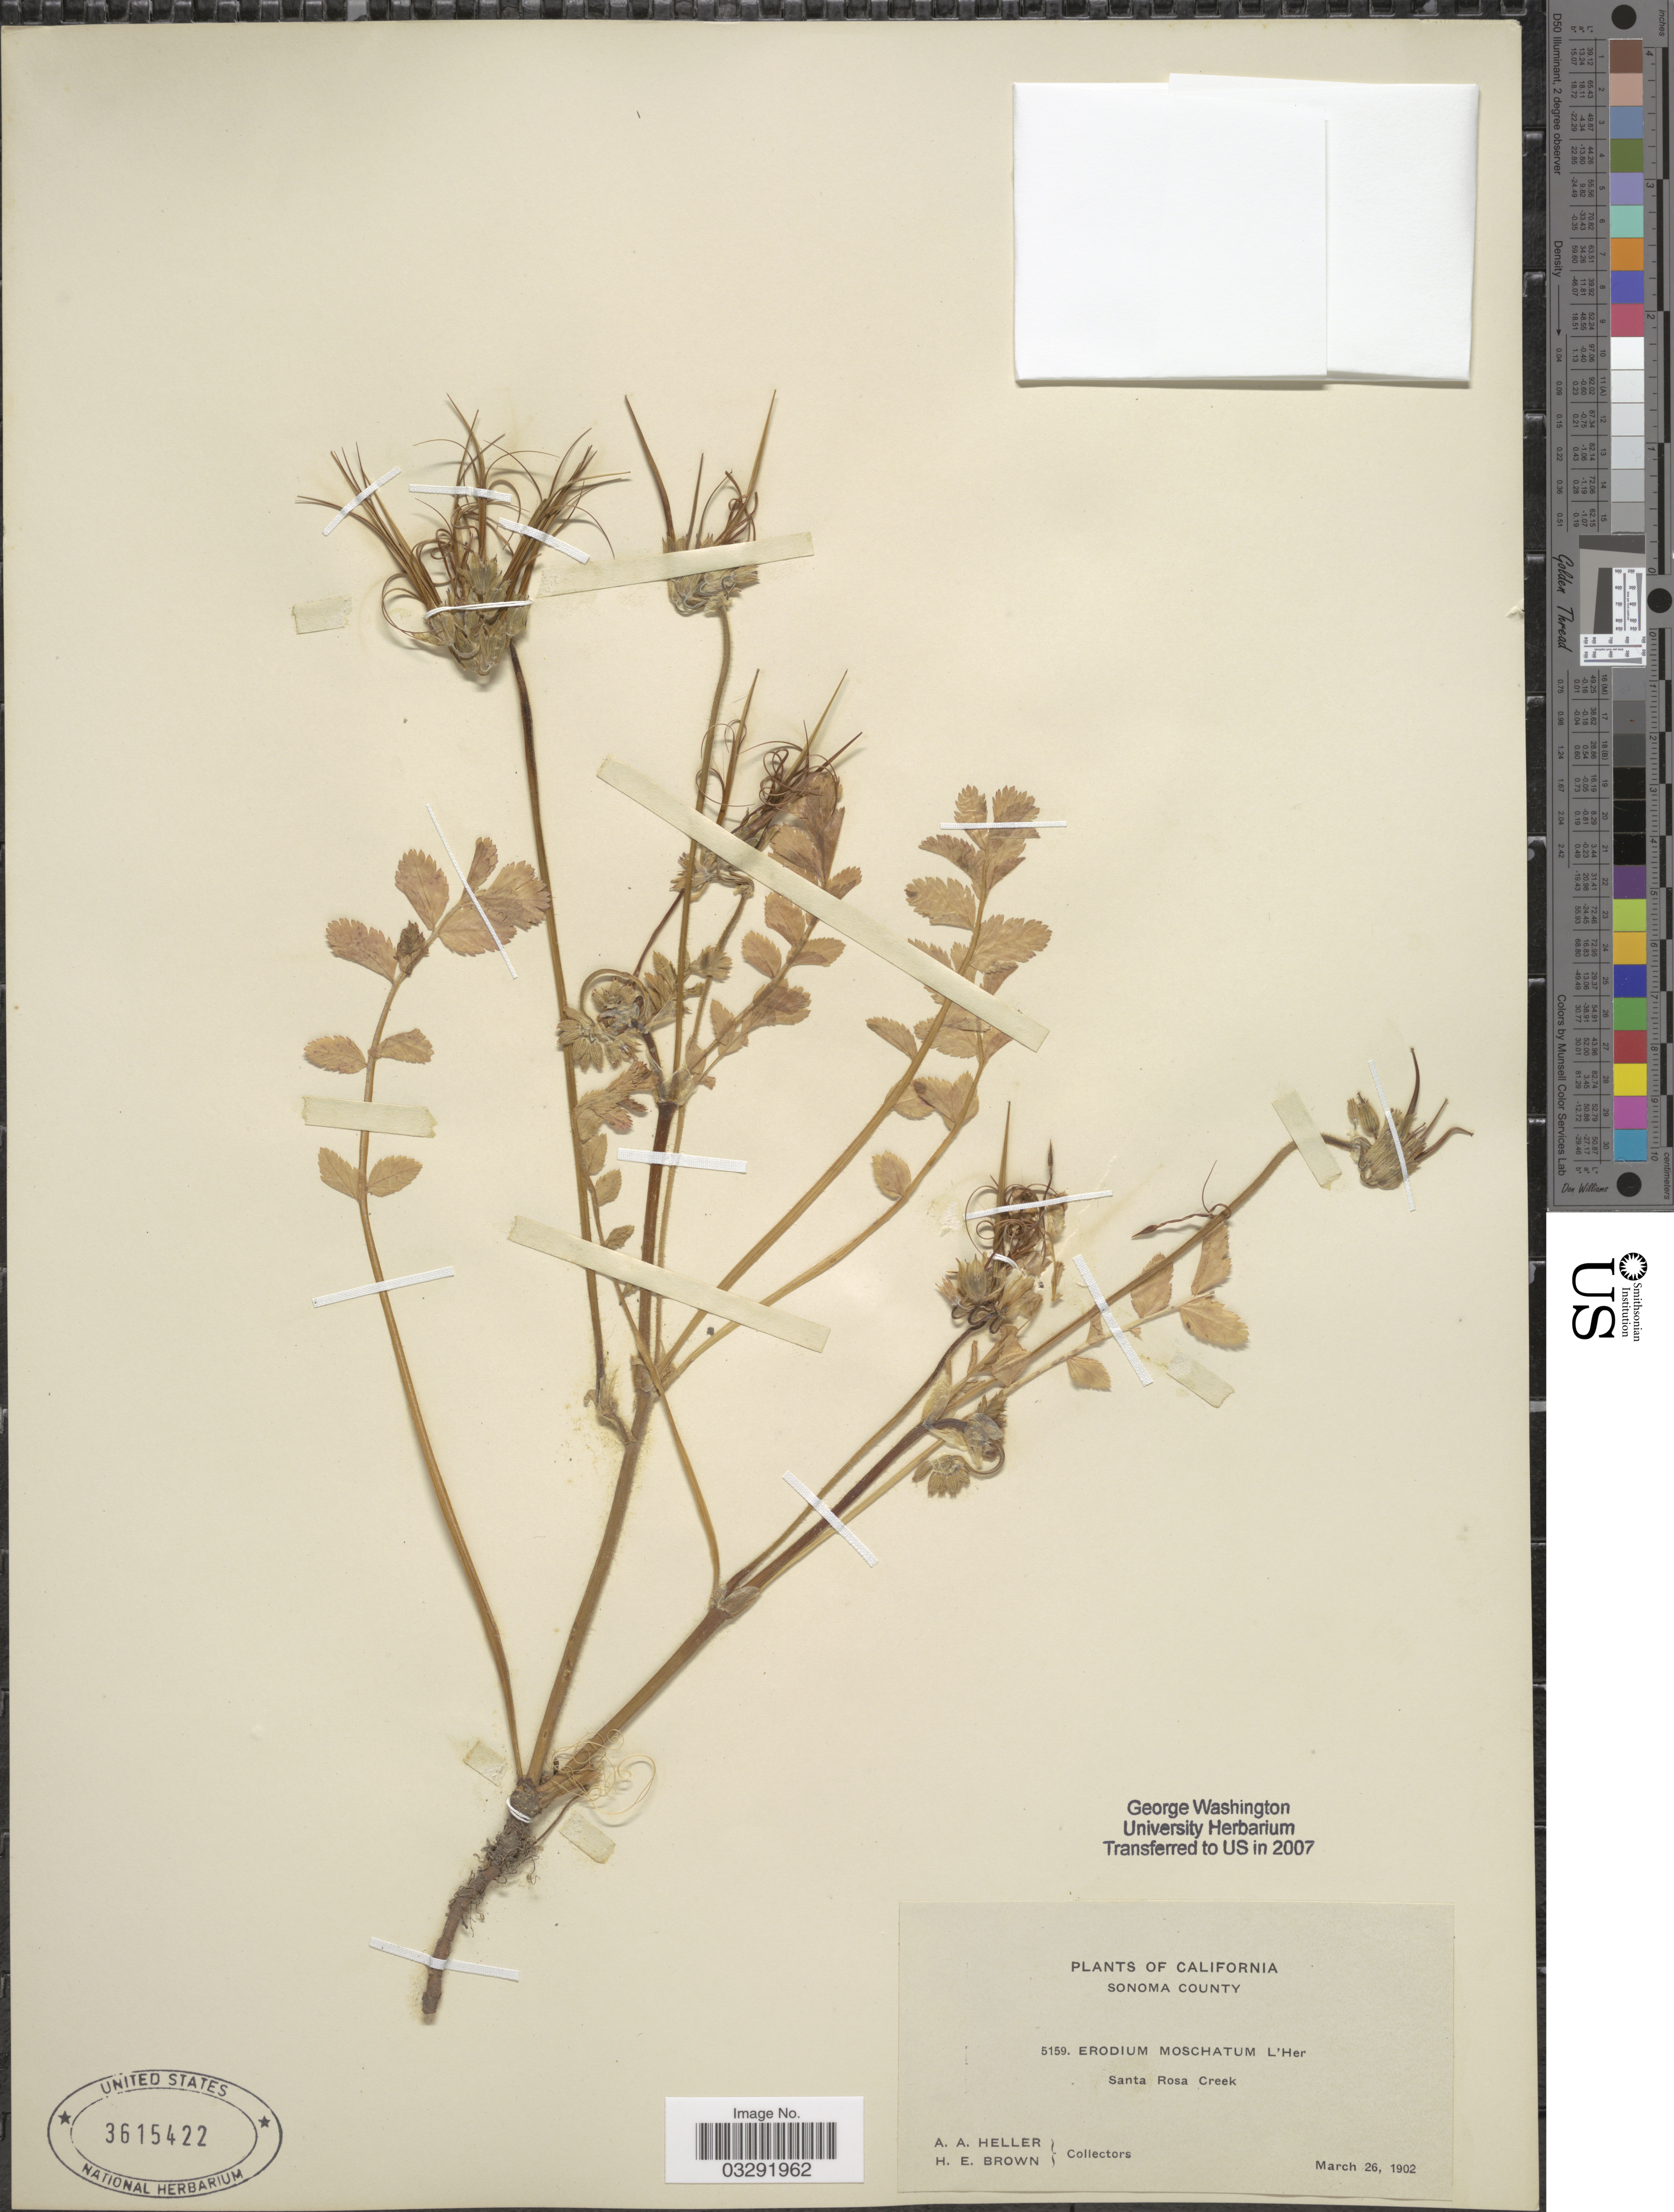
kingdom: Plantae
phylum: Tracheophyta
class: Magnoliopsida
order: Geraniales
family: Geraniaceae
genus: Erodium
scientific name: Erodium moschatum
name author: (L.) L'Hér. ex Aiton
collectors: A. A. Heller & H. E. Brown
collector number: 5159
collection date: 1902-03-26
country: United States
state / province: California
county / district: Sonoma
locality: Sonoma County. Santa Rosa Creek.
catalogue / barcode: US 3615422